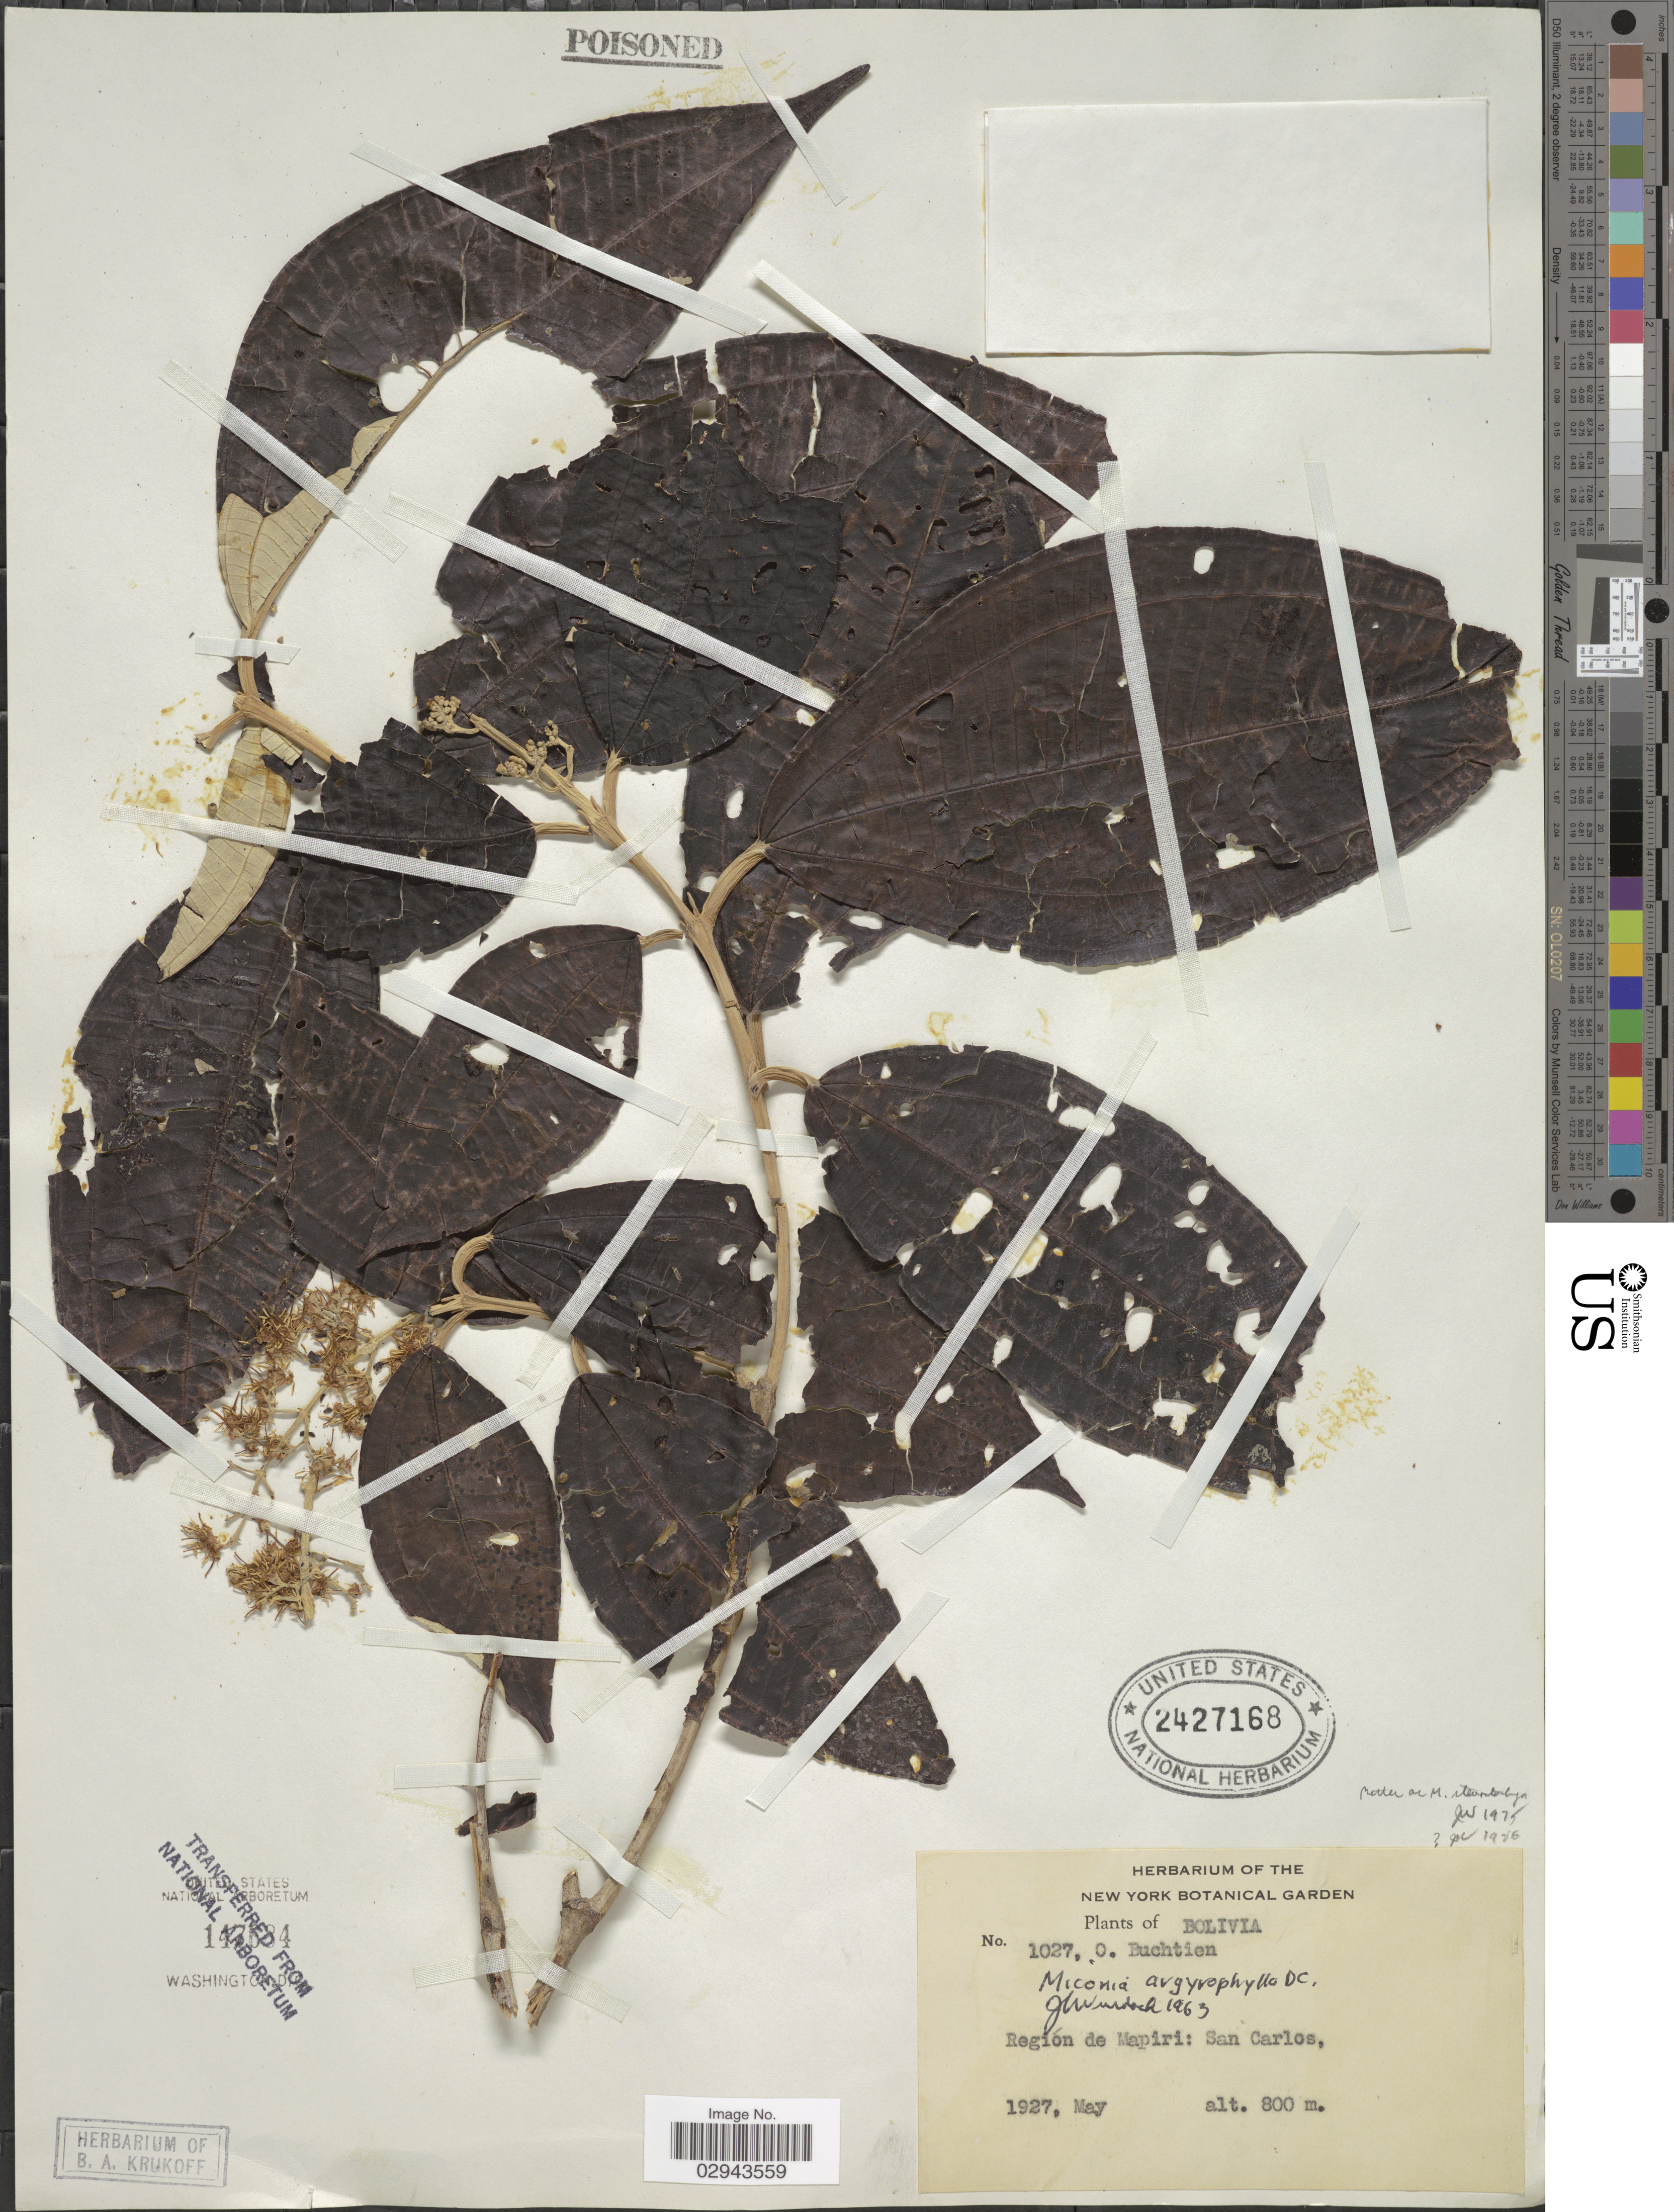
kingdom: Plantae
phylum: Tracheophyta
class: Magnoliopsida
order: Myrtales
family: Melastomataceae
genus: Miconia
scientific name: Miconia stenostachya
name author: DC.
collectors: O. Buchtien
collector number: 1027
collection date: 1927-05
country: Bolivia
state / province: La Paz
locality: Región de Mapiri: San Carlos.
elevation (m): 800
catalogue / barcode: US 2427168